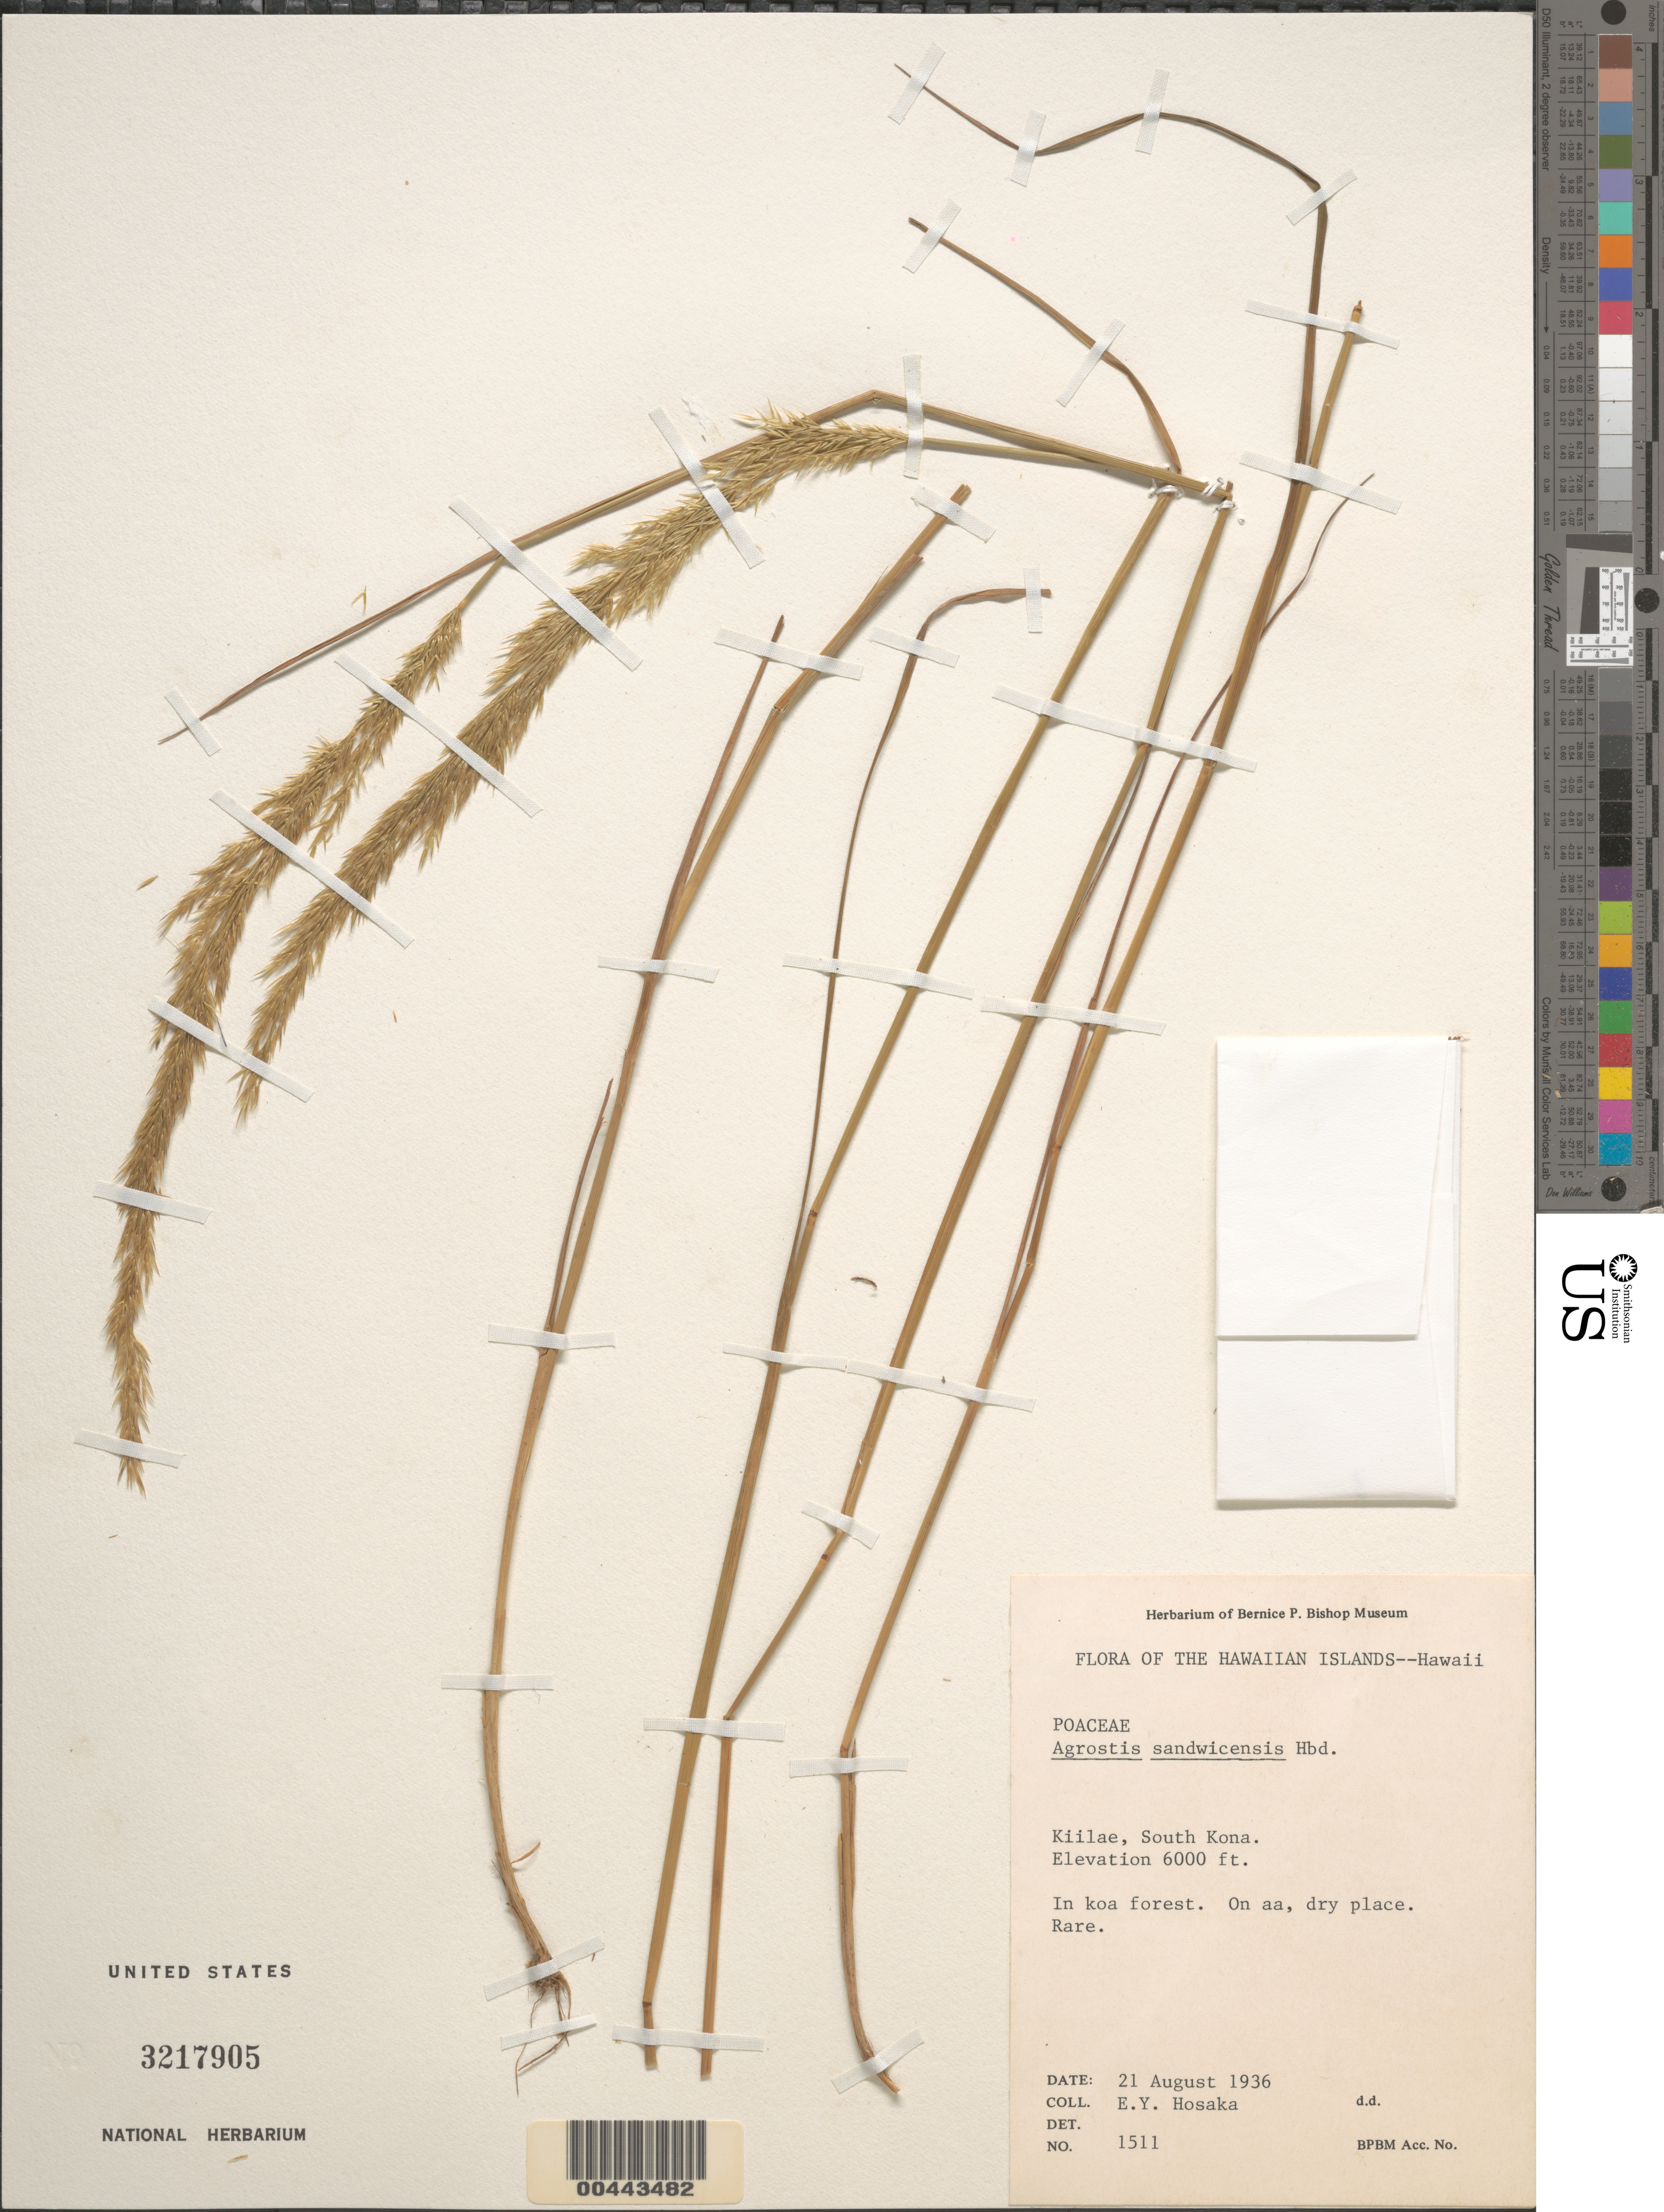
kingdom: Plantae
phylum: Tracheophyta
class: Liliopsida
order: Poales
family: Poaceae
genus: Agrostis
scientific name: Agrostis sandwicensis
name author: Hillebr.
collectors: E. Y. Hosaka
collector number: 1511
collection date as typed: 21 Aug 1936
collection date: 1936-08-21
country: United States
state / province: Hawaii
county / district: Hawaii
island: Hawaii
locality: Kiilae, South Kona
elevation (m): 1829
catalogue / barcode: US 3217905